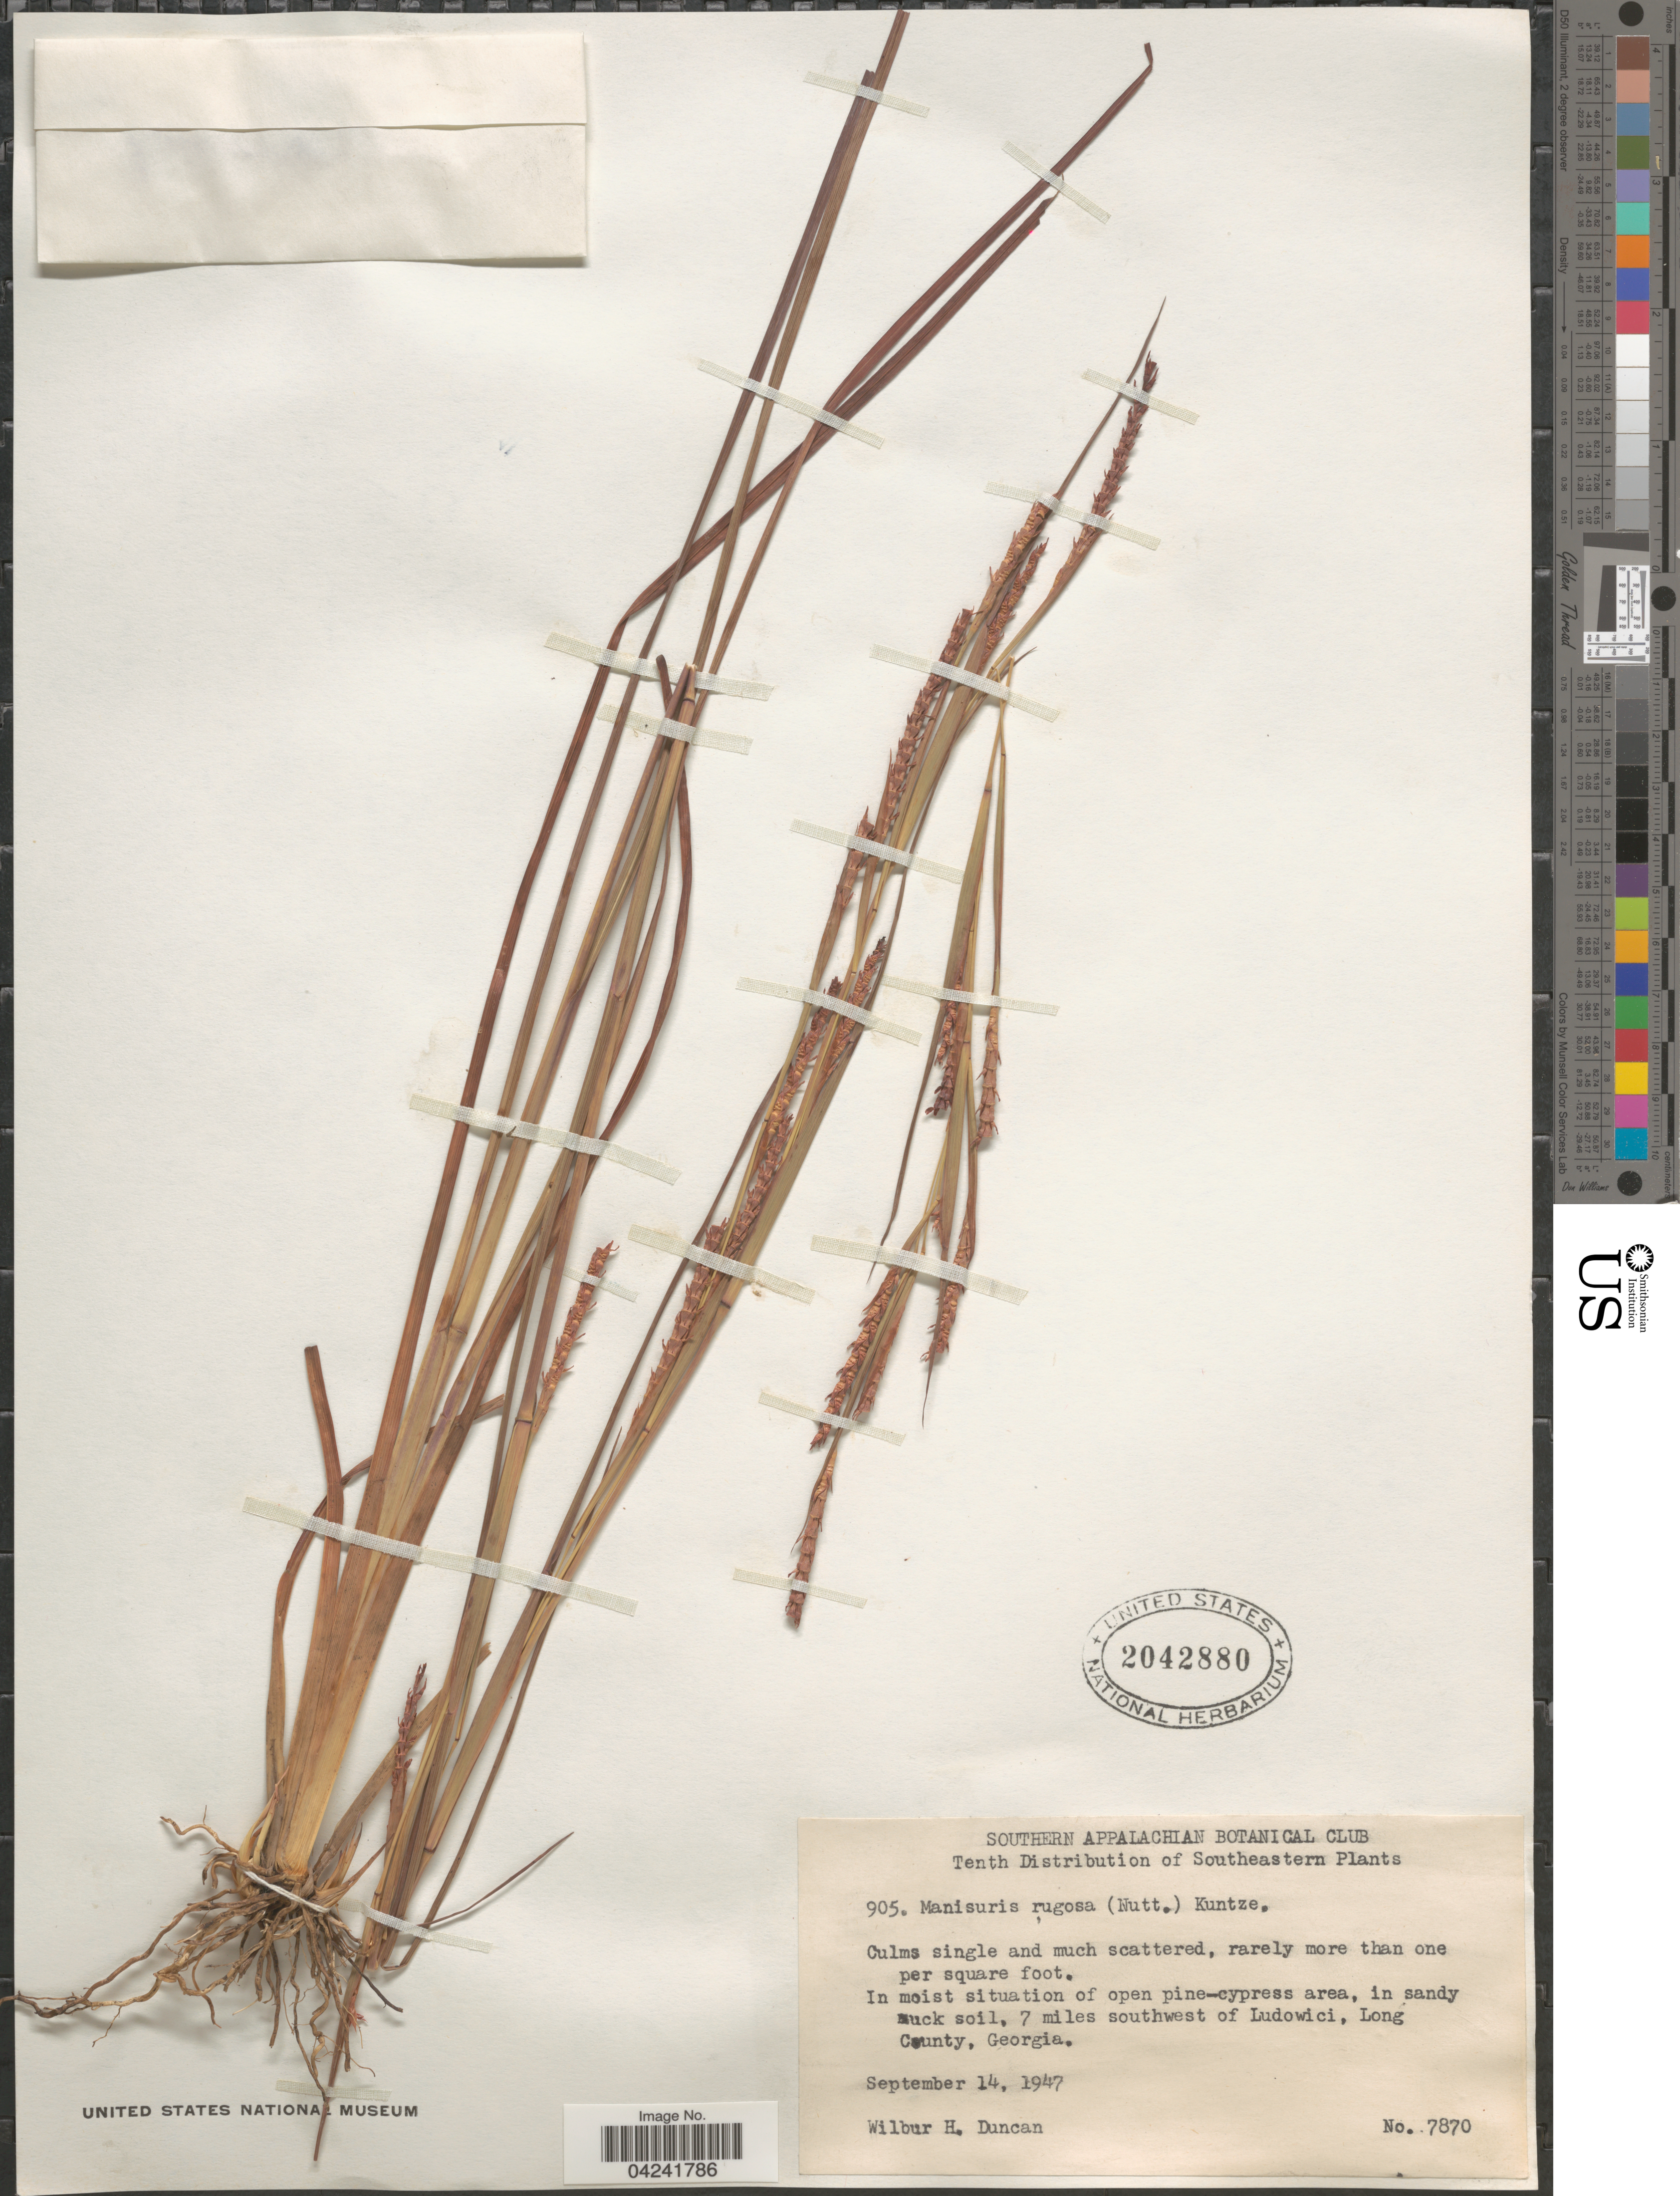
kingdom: Plantae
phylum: Tracheophyta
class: Liliopsida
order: Poales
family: Poaceae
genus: Mnesithea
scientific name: Mnesithea rugosa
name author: (Nutt.) de Koning & Sosef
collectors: W. H. Duncan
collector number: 7870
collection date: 1947-09-14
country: United States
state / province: Georgia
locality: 7 miles southwest of Ludowici, Long County.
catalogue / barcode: US 2042880